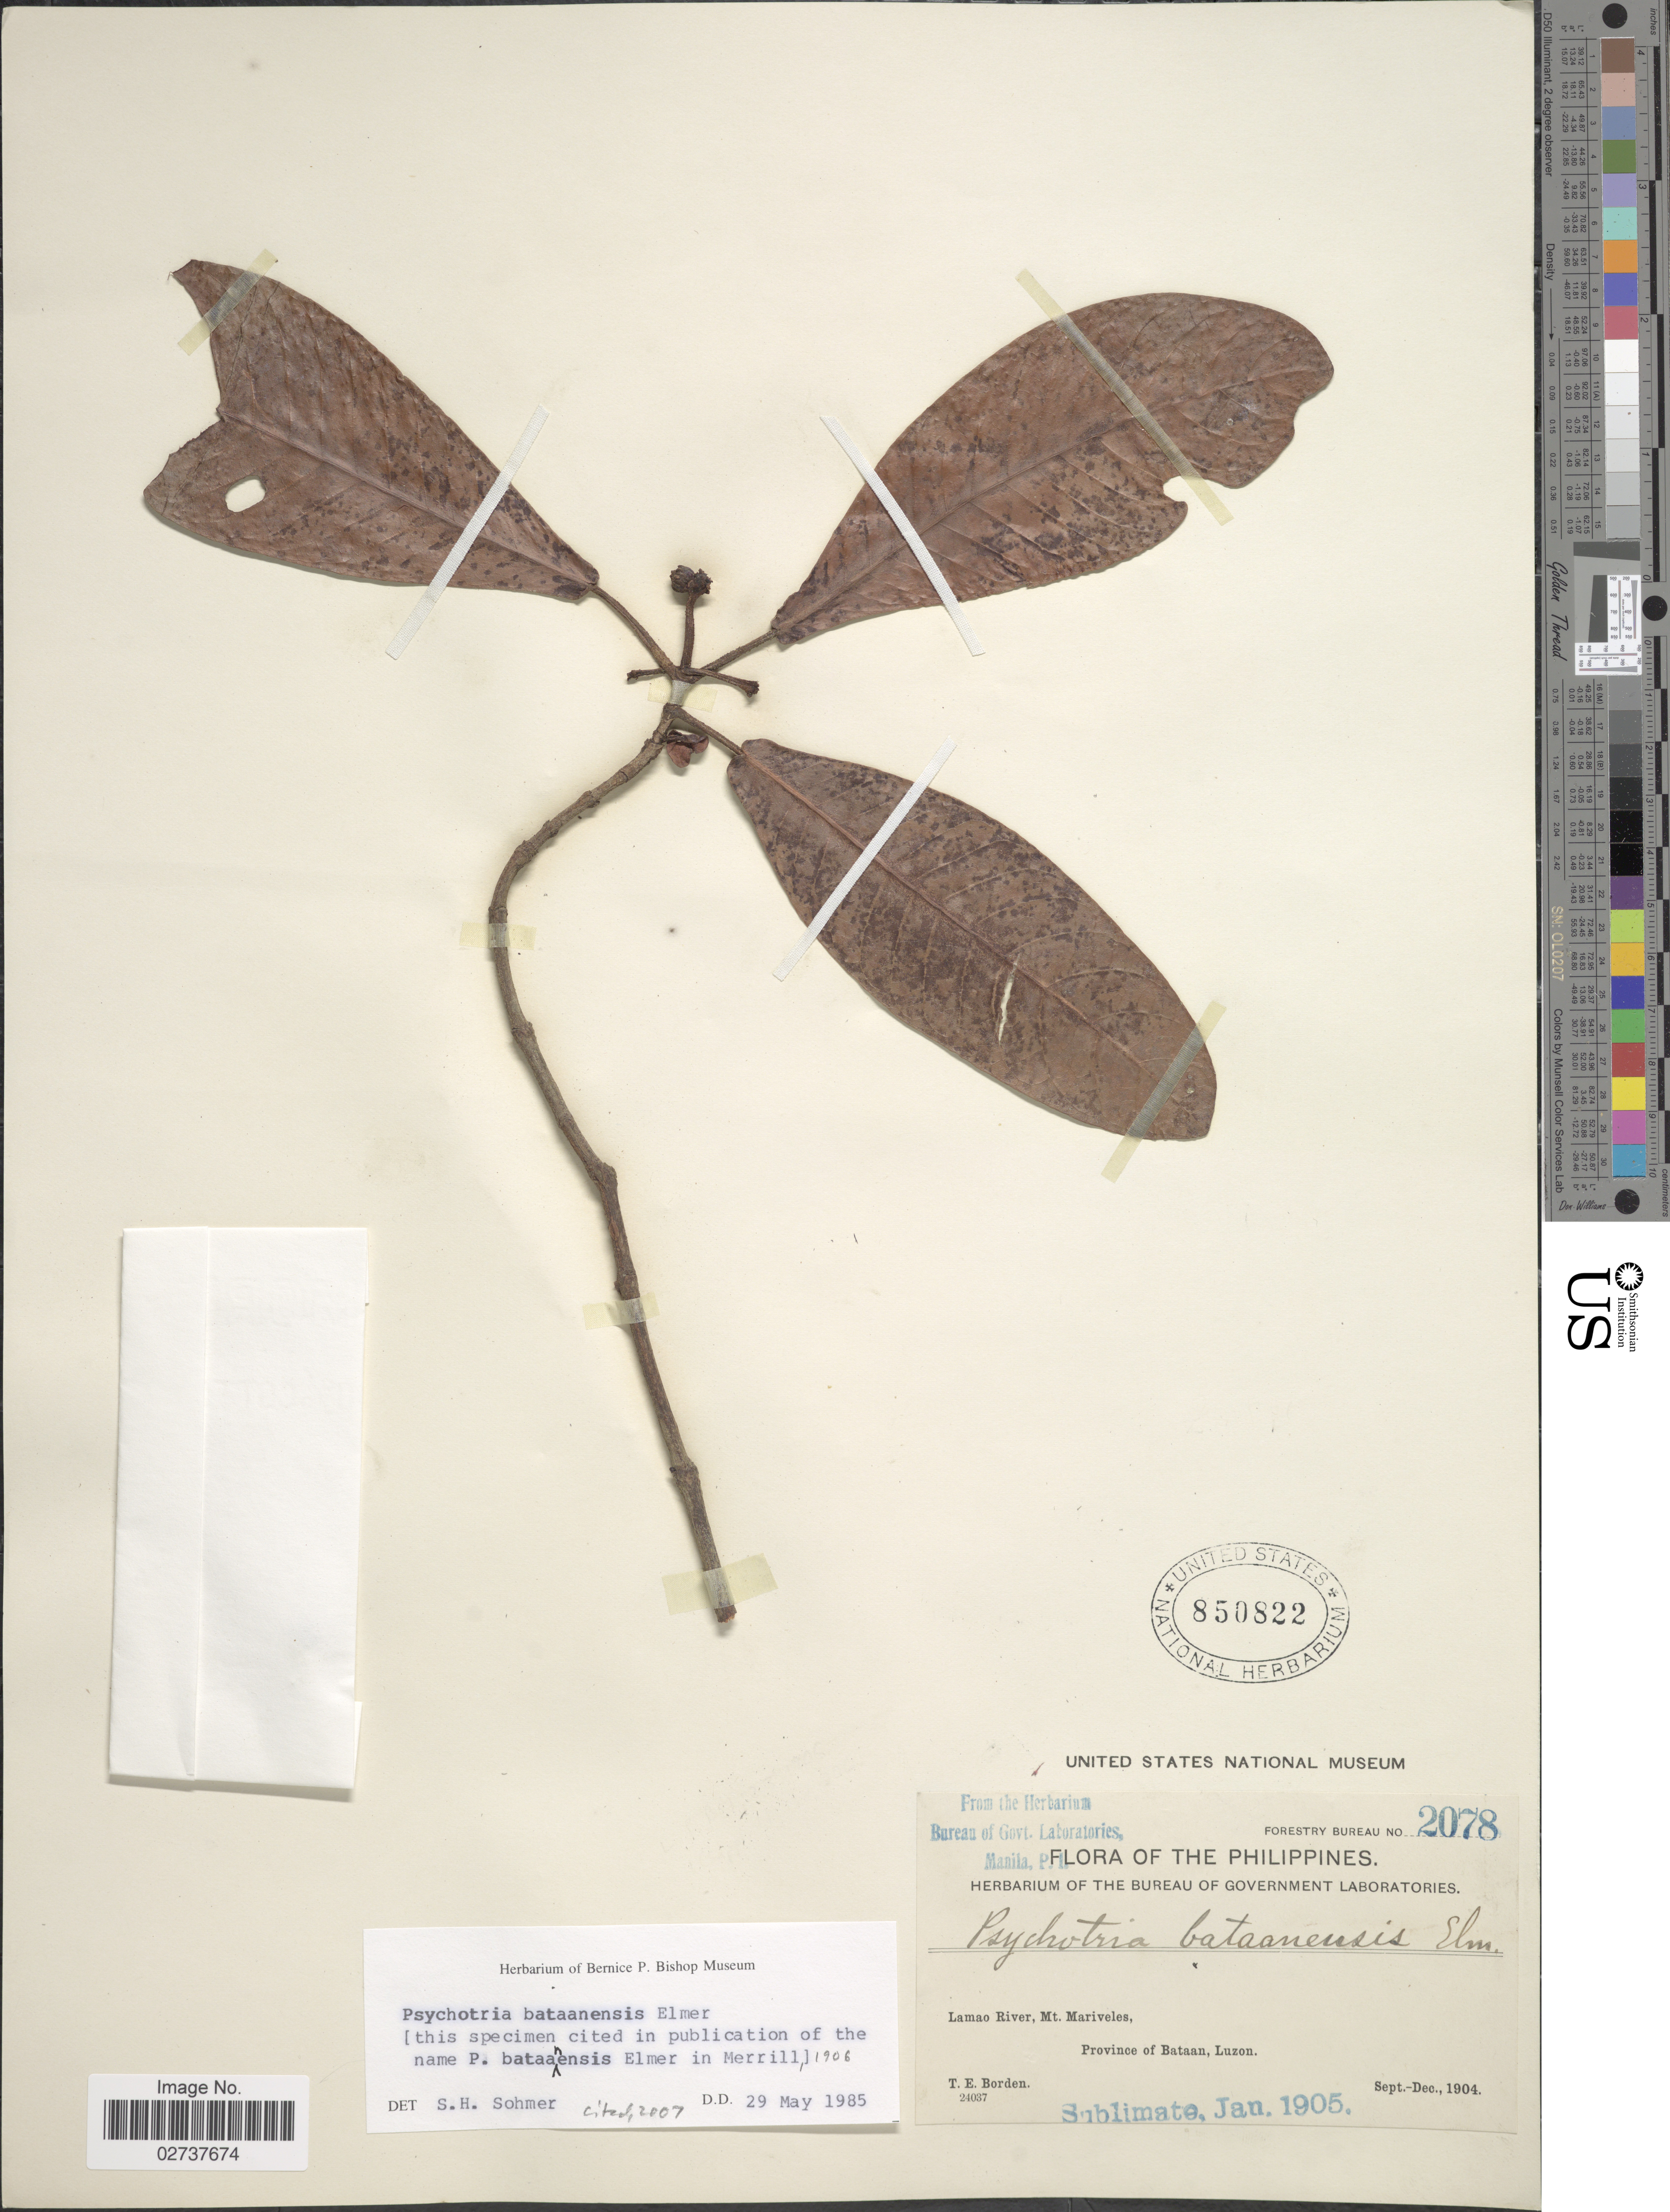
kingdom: Plantae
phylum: Tracheophyta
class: Magnoliopsida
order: Gentianales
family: Rubiaceae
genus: Psychotria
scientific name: Psychotria bataanensis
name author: Elmer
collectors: T. E. Borden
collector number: Forestry Bureau 2078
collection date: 1904-09/1904-12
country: Philippines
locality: Lamao River, Mt. Mariveles, Province of Bataan, Luzon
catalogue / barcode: US 850822